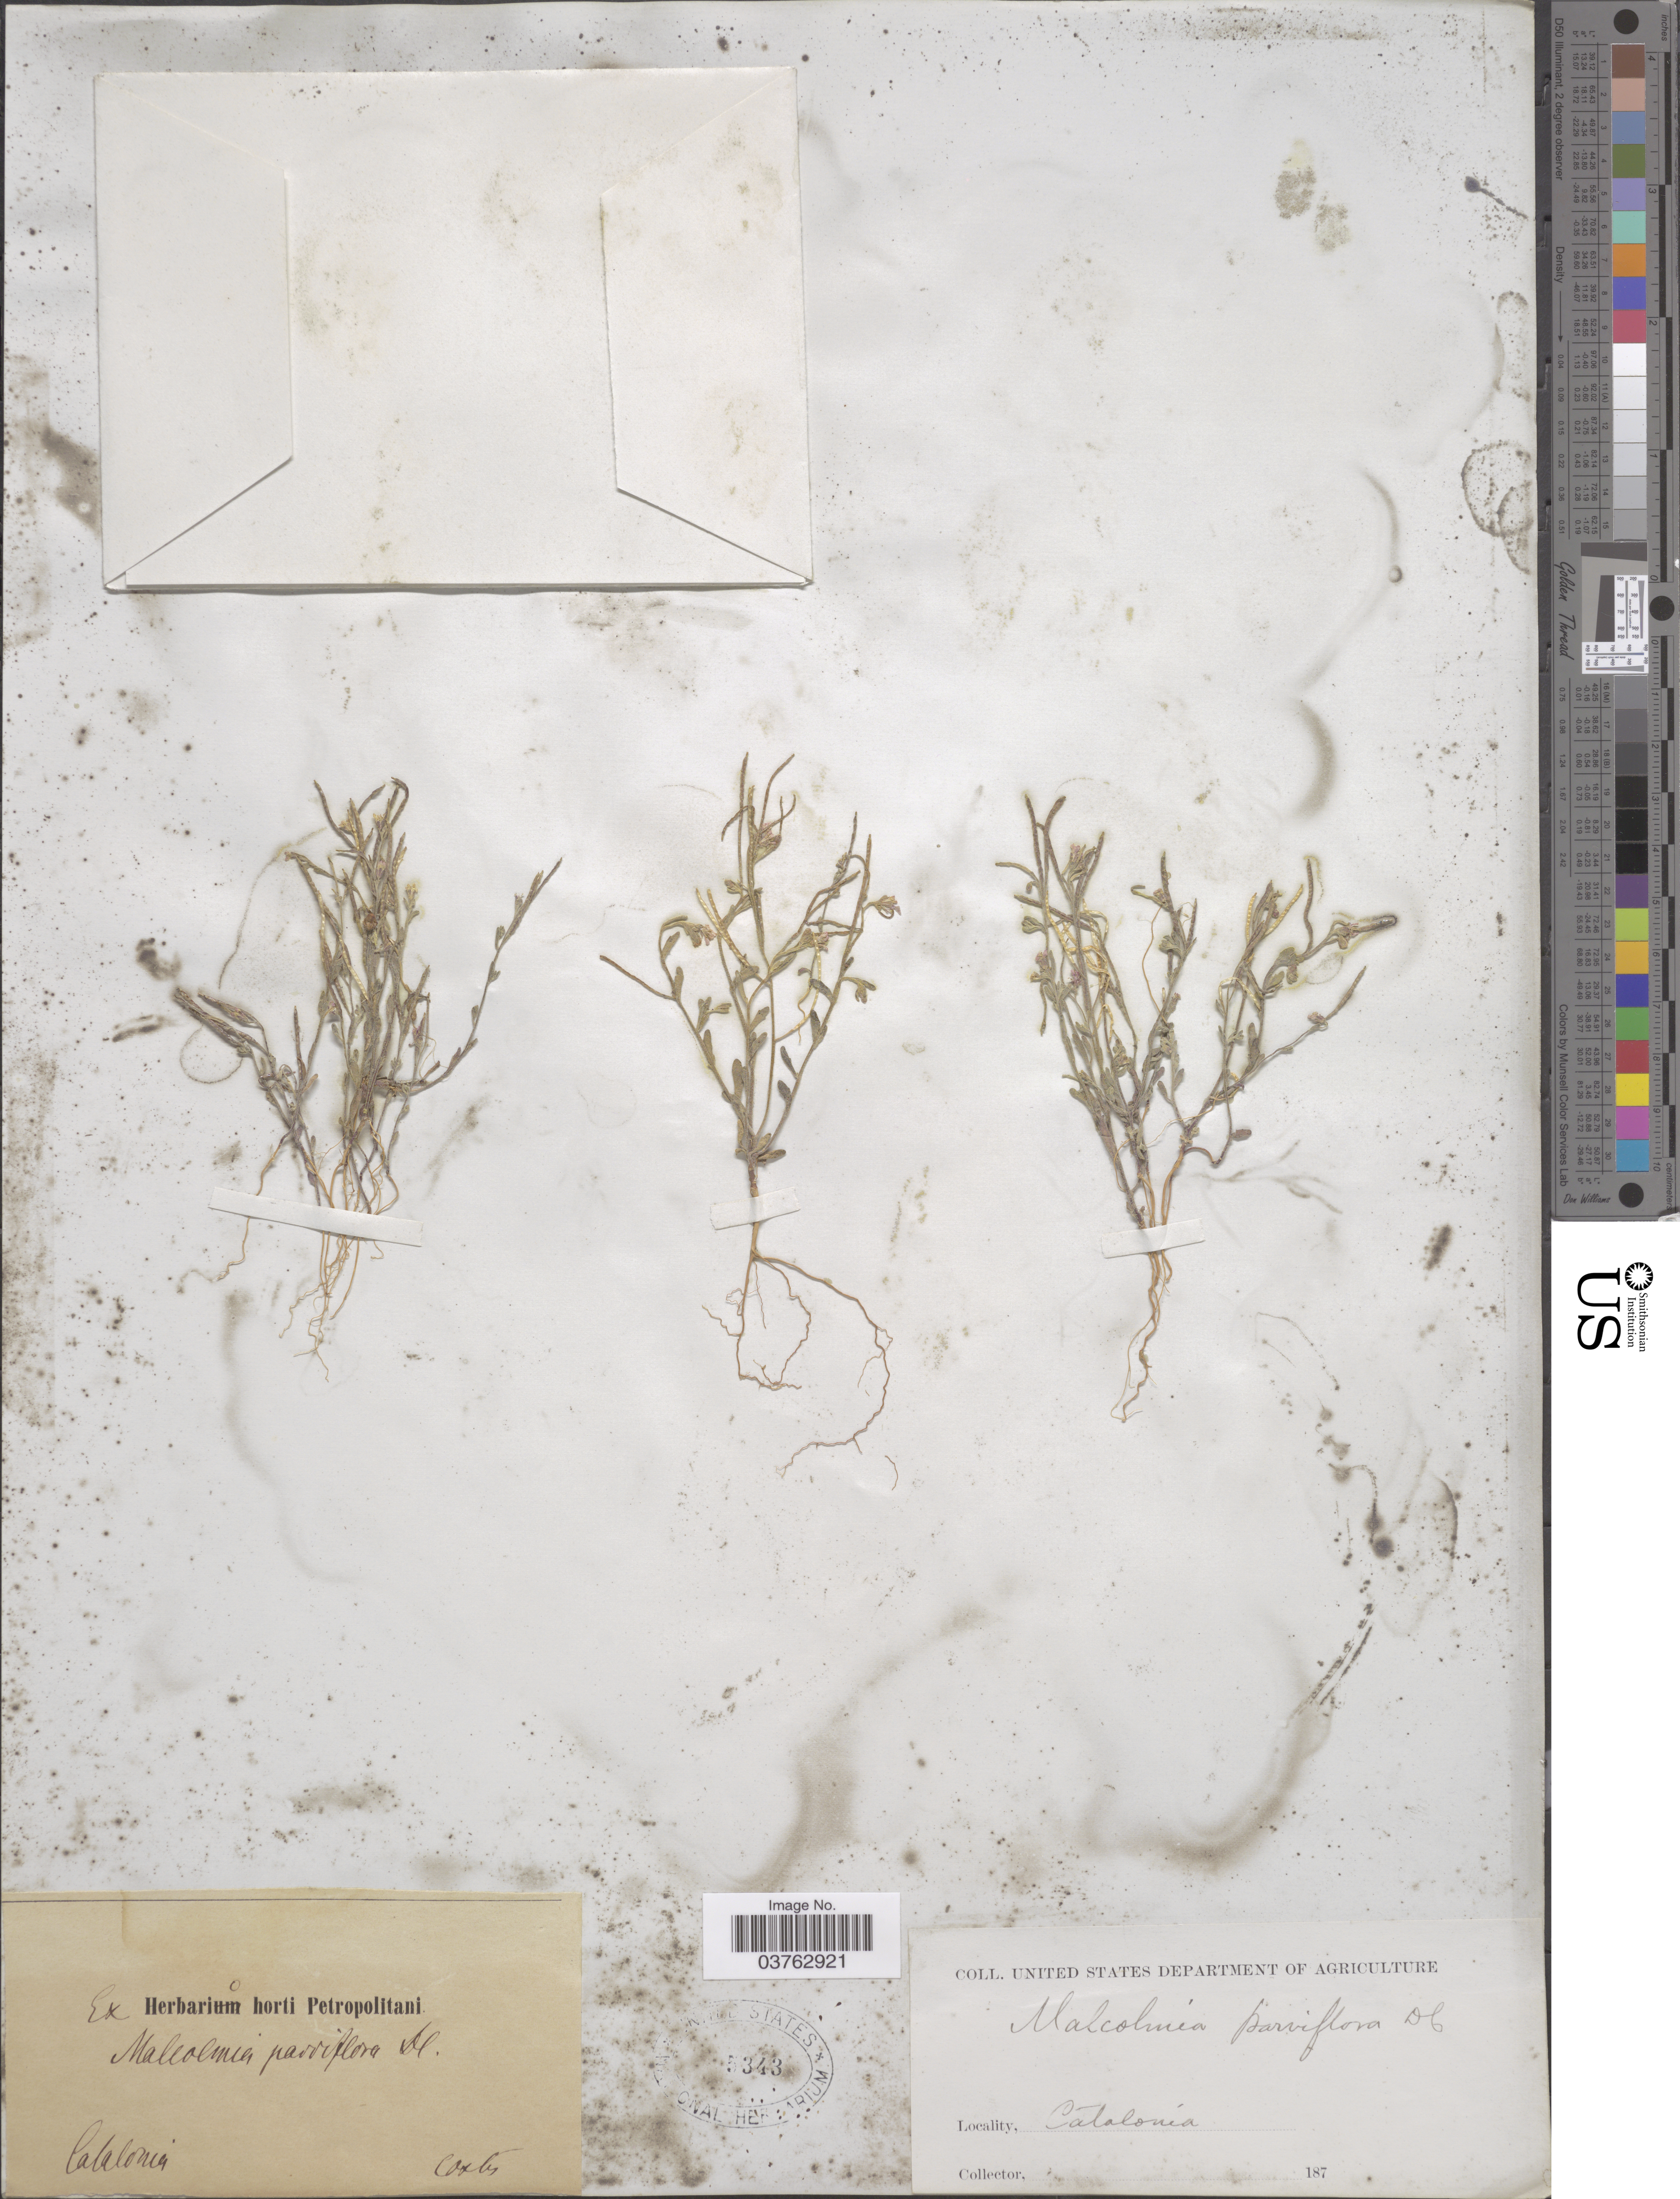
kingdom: Plantae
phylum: Tracheophyta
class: Magnoliopsida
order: Brassicales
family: Brassicaceae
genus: Malcolmia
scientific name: Malcolmia parviflora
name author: (DC.) DC.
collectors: Cortes, --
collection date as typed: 187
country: Spain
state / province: Catalunya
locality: Catalonia.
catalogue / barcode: US 5343